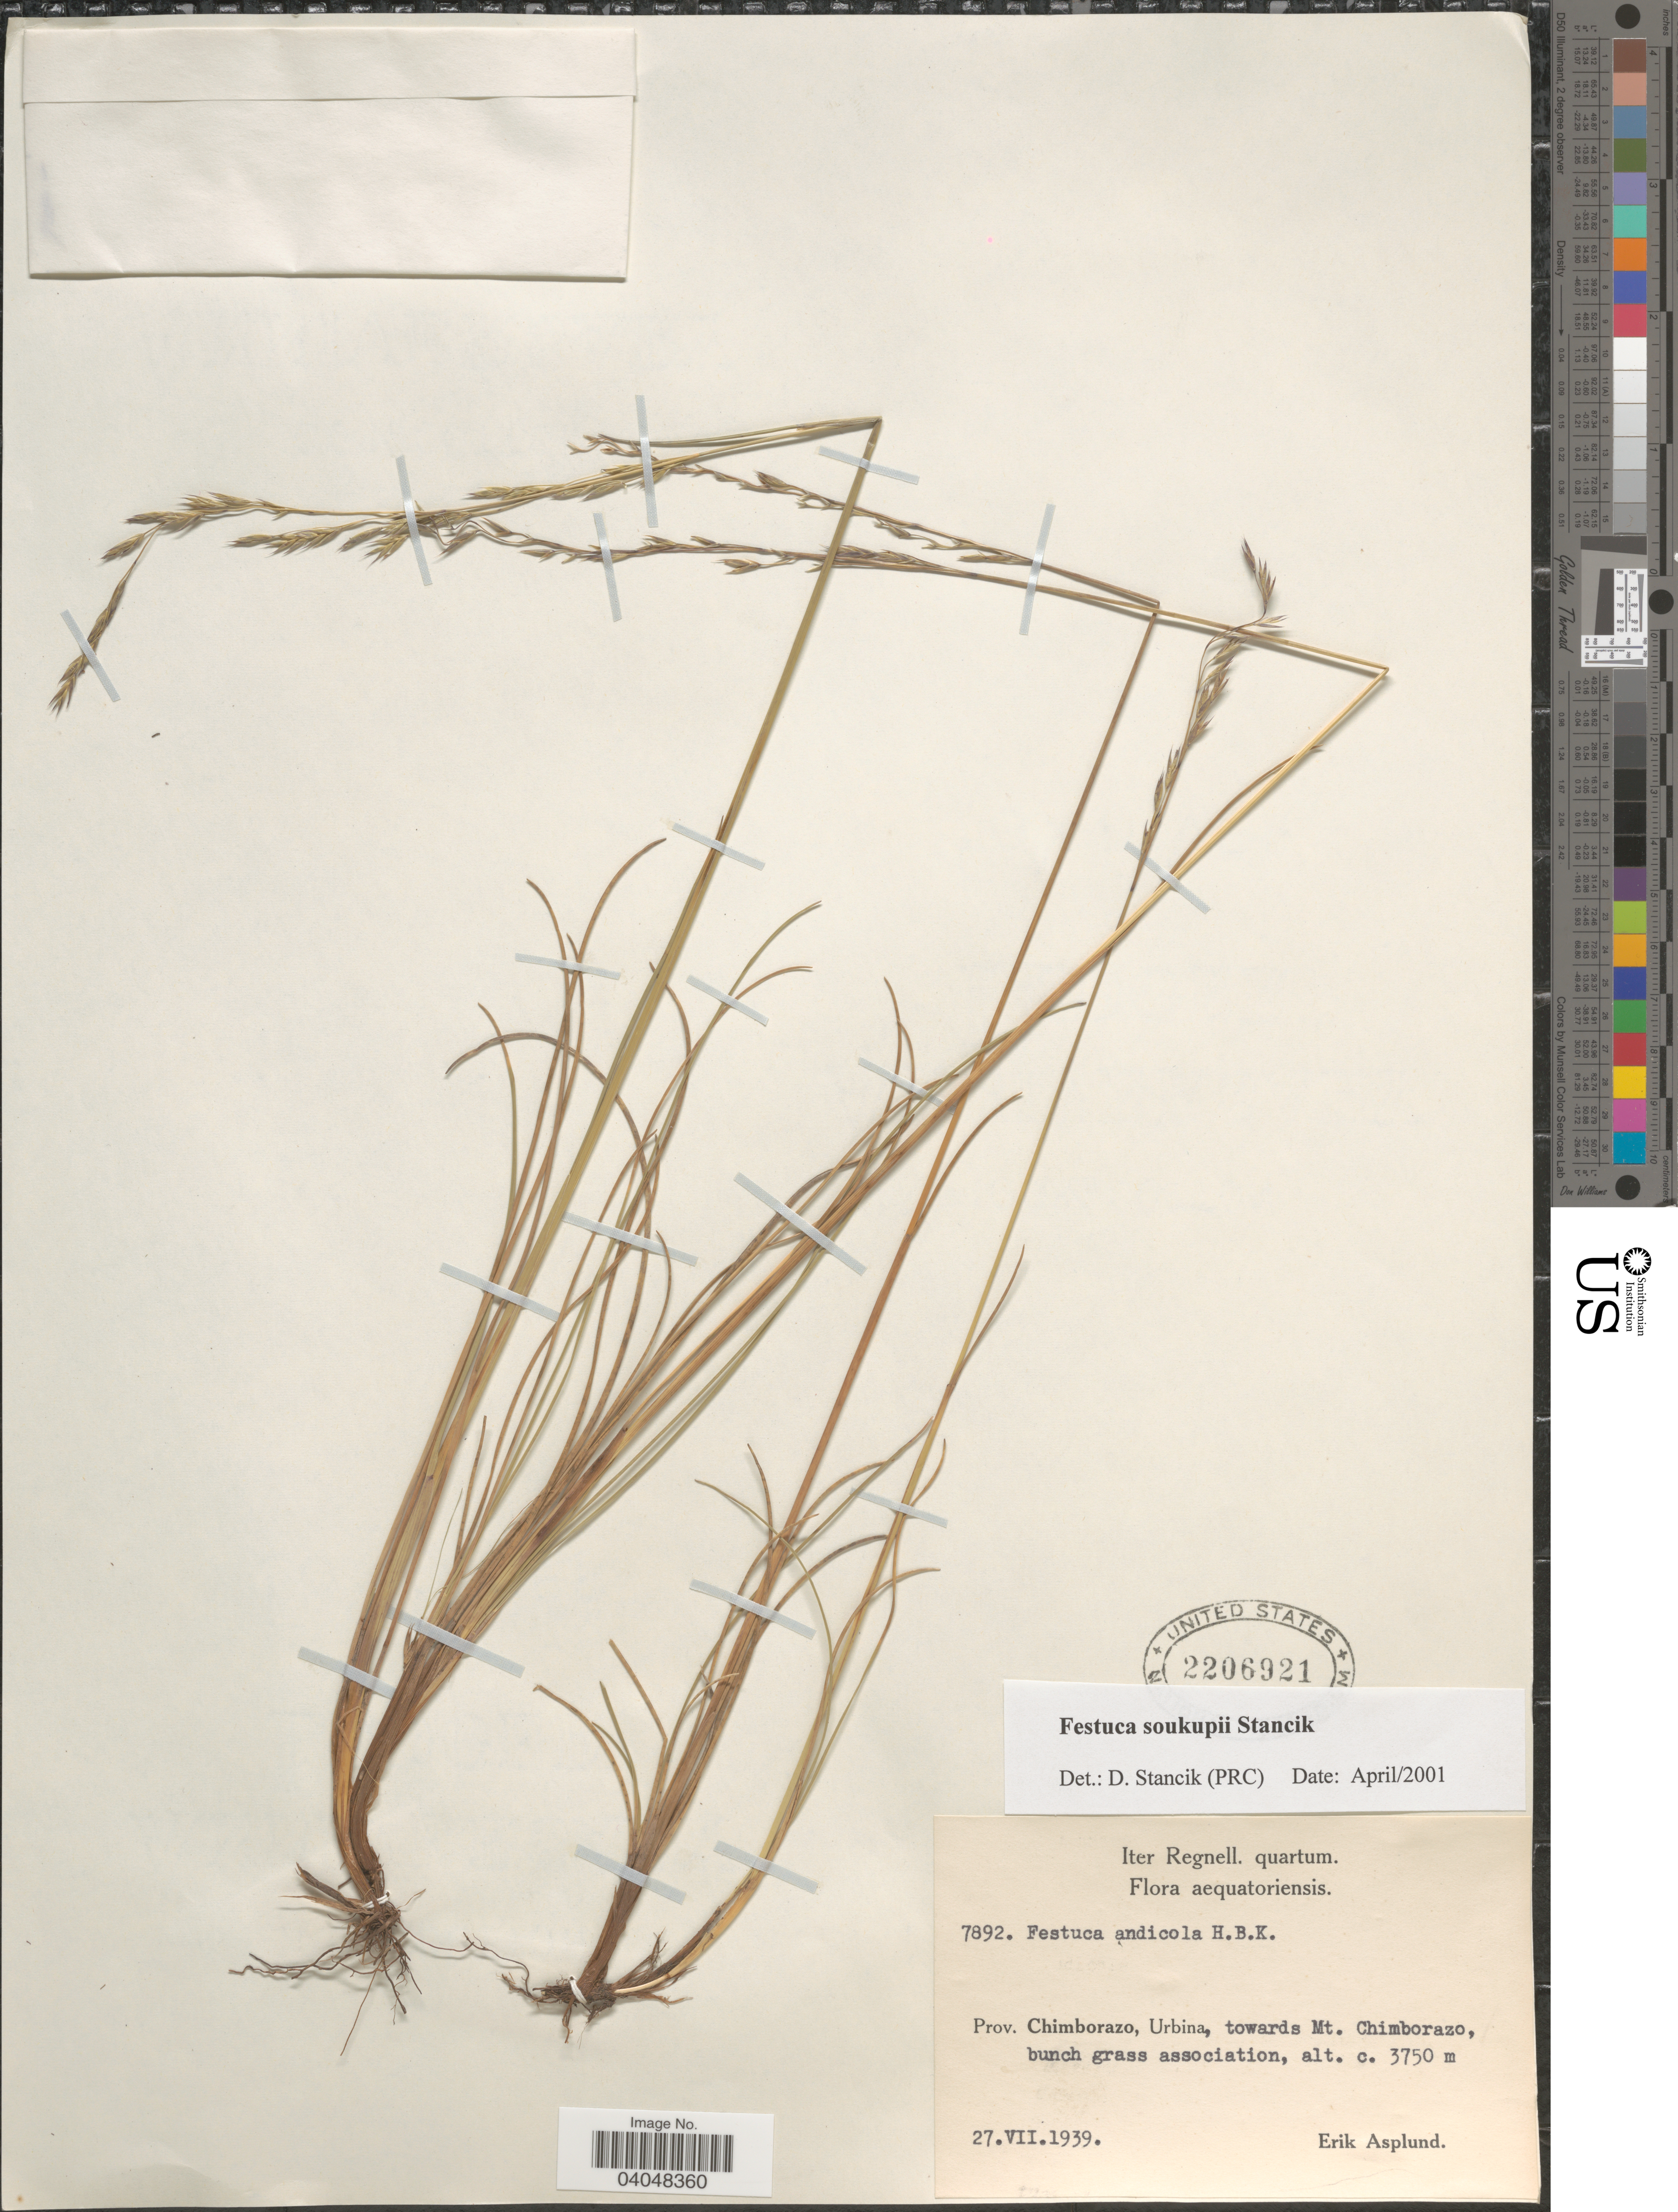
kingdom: Plantae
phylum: Tracheophyta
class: Liliopsida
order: Poales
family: Poaceae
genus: Festuca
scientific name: Festuca soukupii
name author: Stancik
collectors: E. Asplund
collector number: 7892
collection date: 1939-07-27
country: Ecuador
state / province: Chimborazo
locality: Urbina, towards Mt. Chimborazo.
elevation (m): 3750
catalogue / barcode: US 2206921